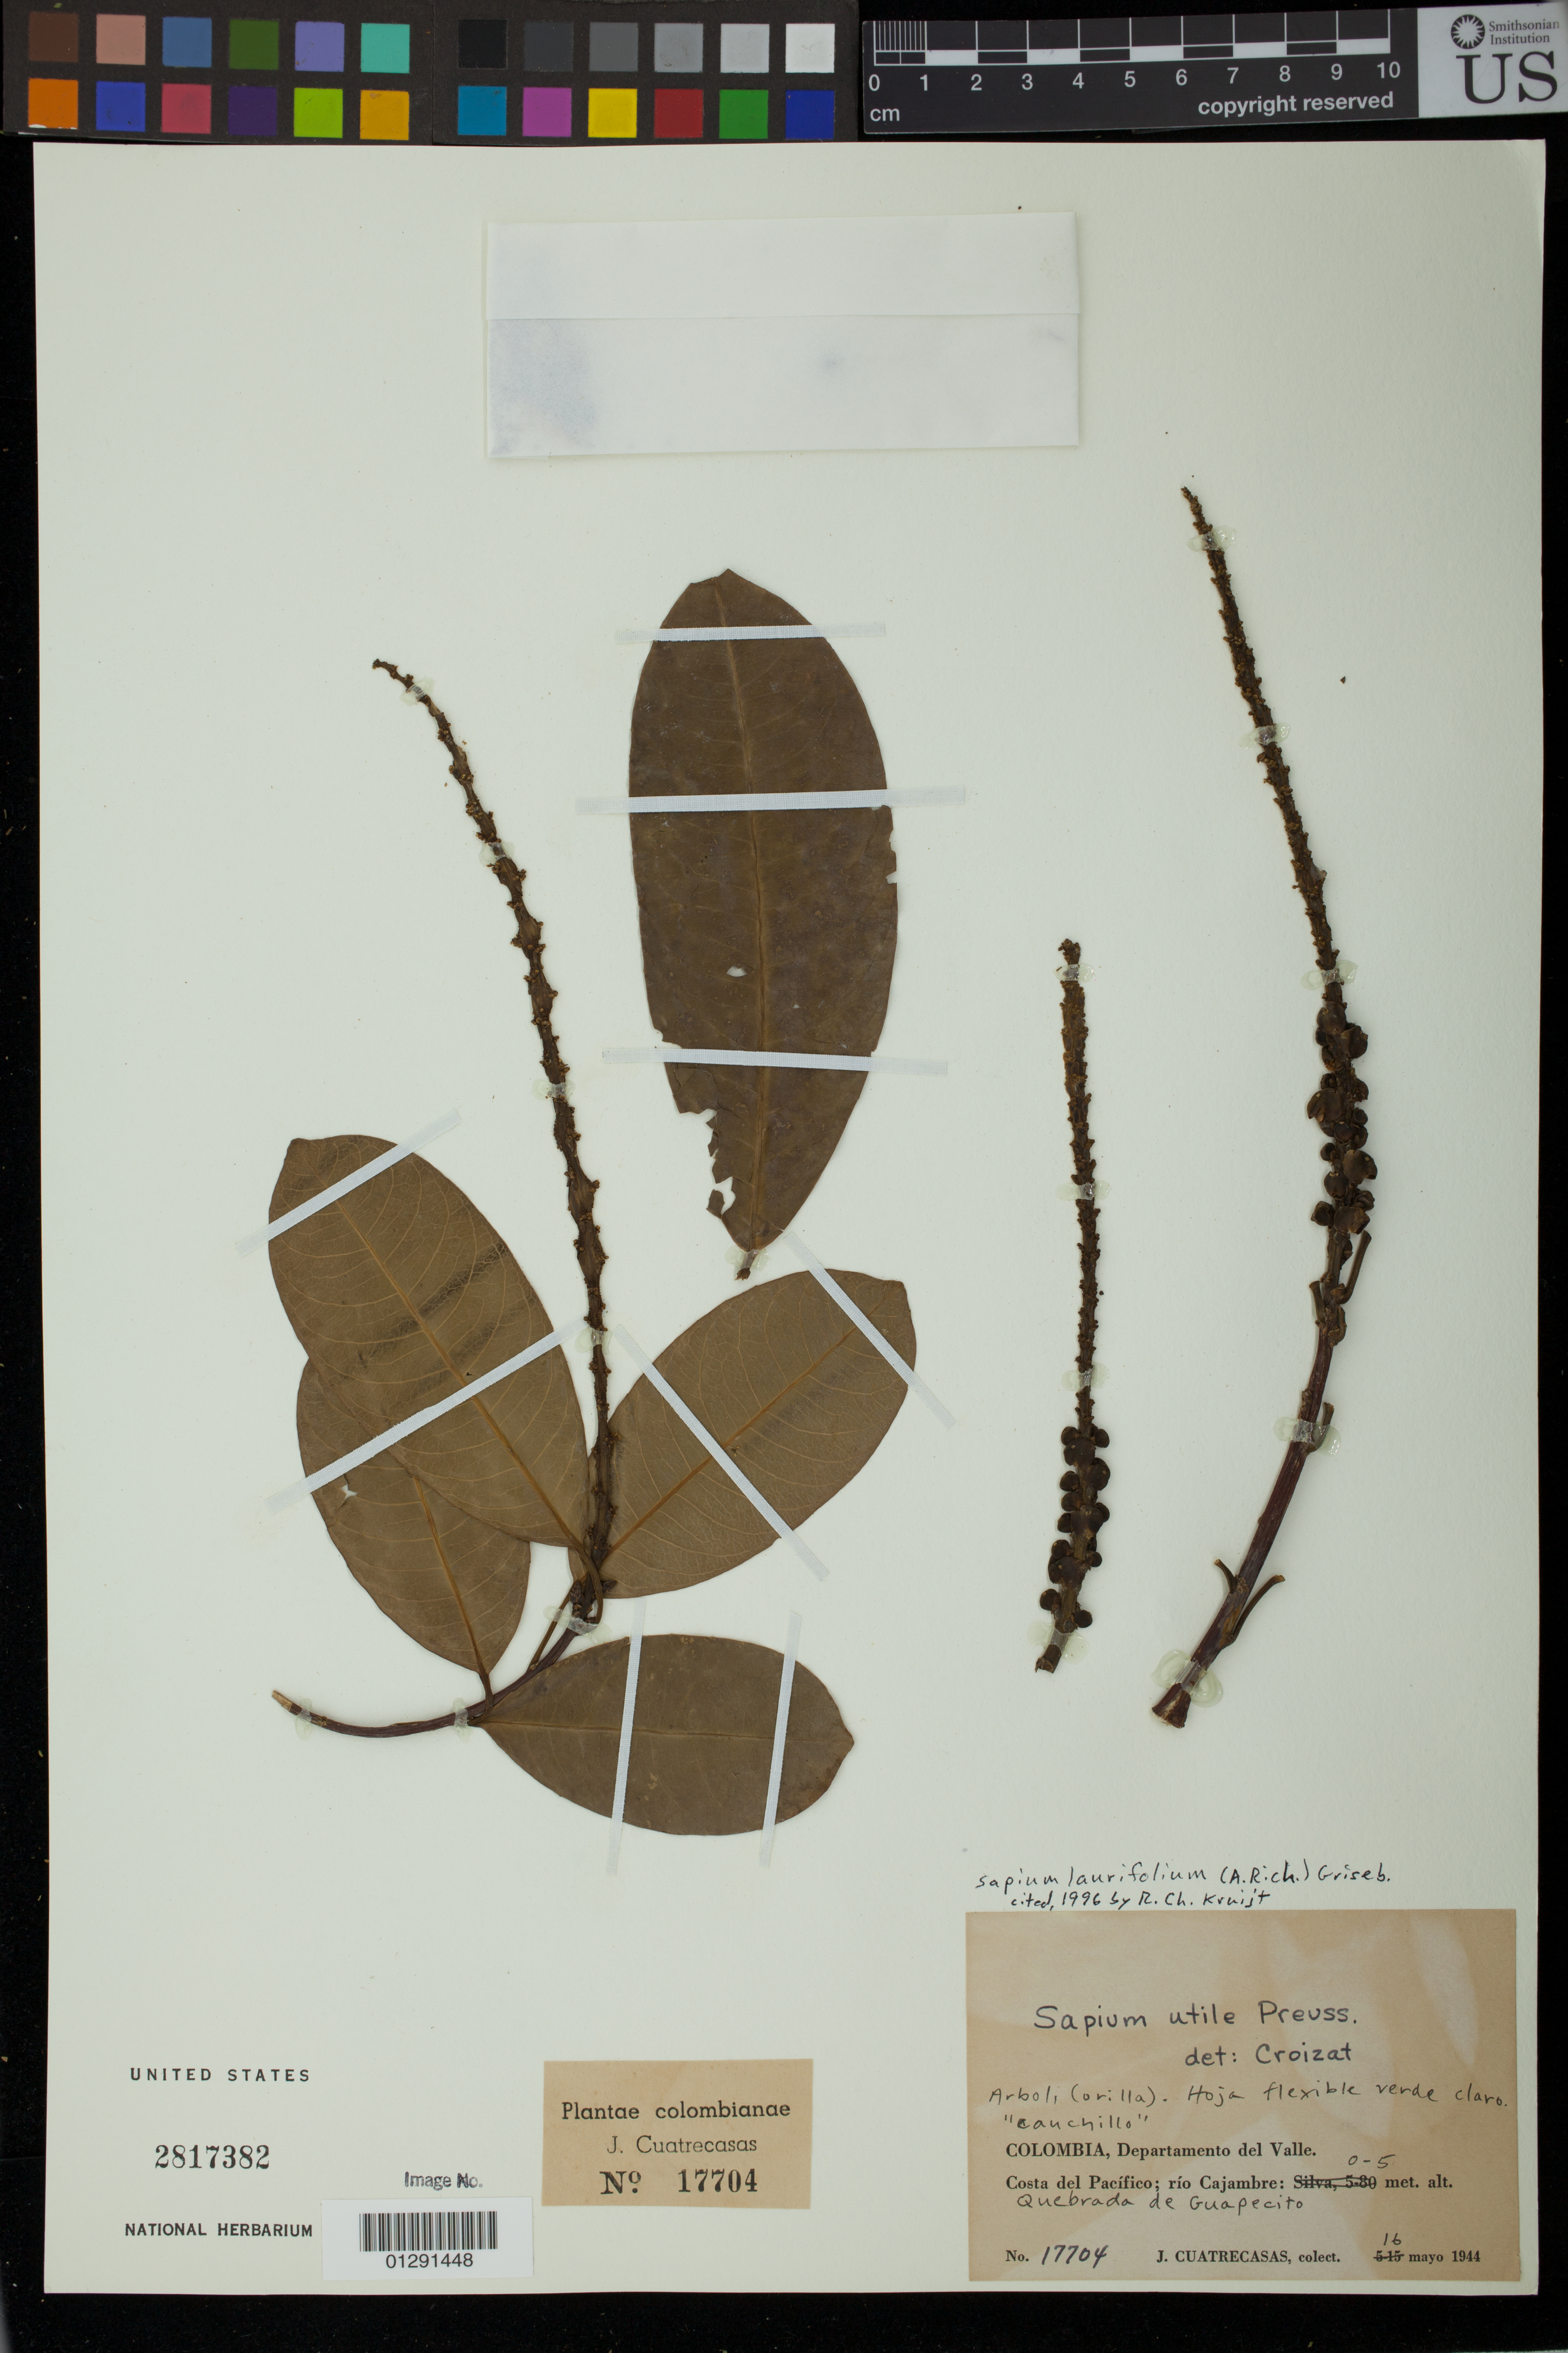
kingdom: Plantae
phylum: Tracheophyta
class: Magnoliopsida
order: Malpighiales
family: Euphorbiaceae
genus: Sapium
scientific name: Sapium lauriflorum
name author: (A. Rich.) Griseb.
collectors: J. Cuatrecasas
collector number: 17704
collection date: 1944-05-16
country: Colombia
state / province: Valle del Cauca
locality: Costa del Pacifico: rio Cajambre, Quebrada de Guapecito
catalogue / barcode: US 2817382